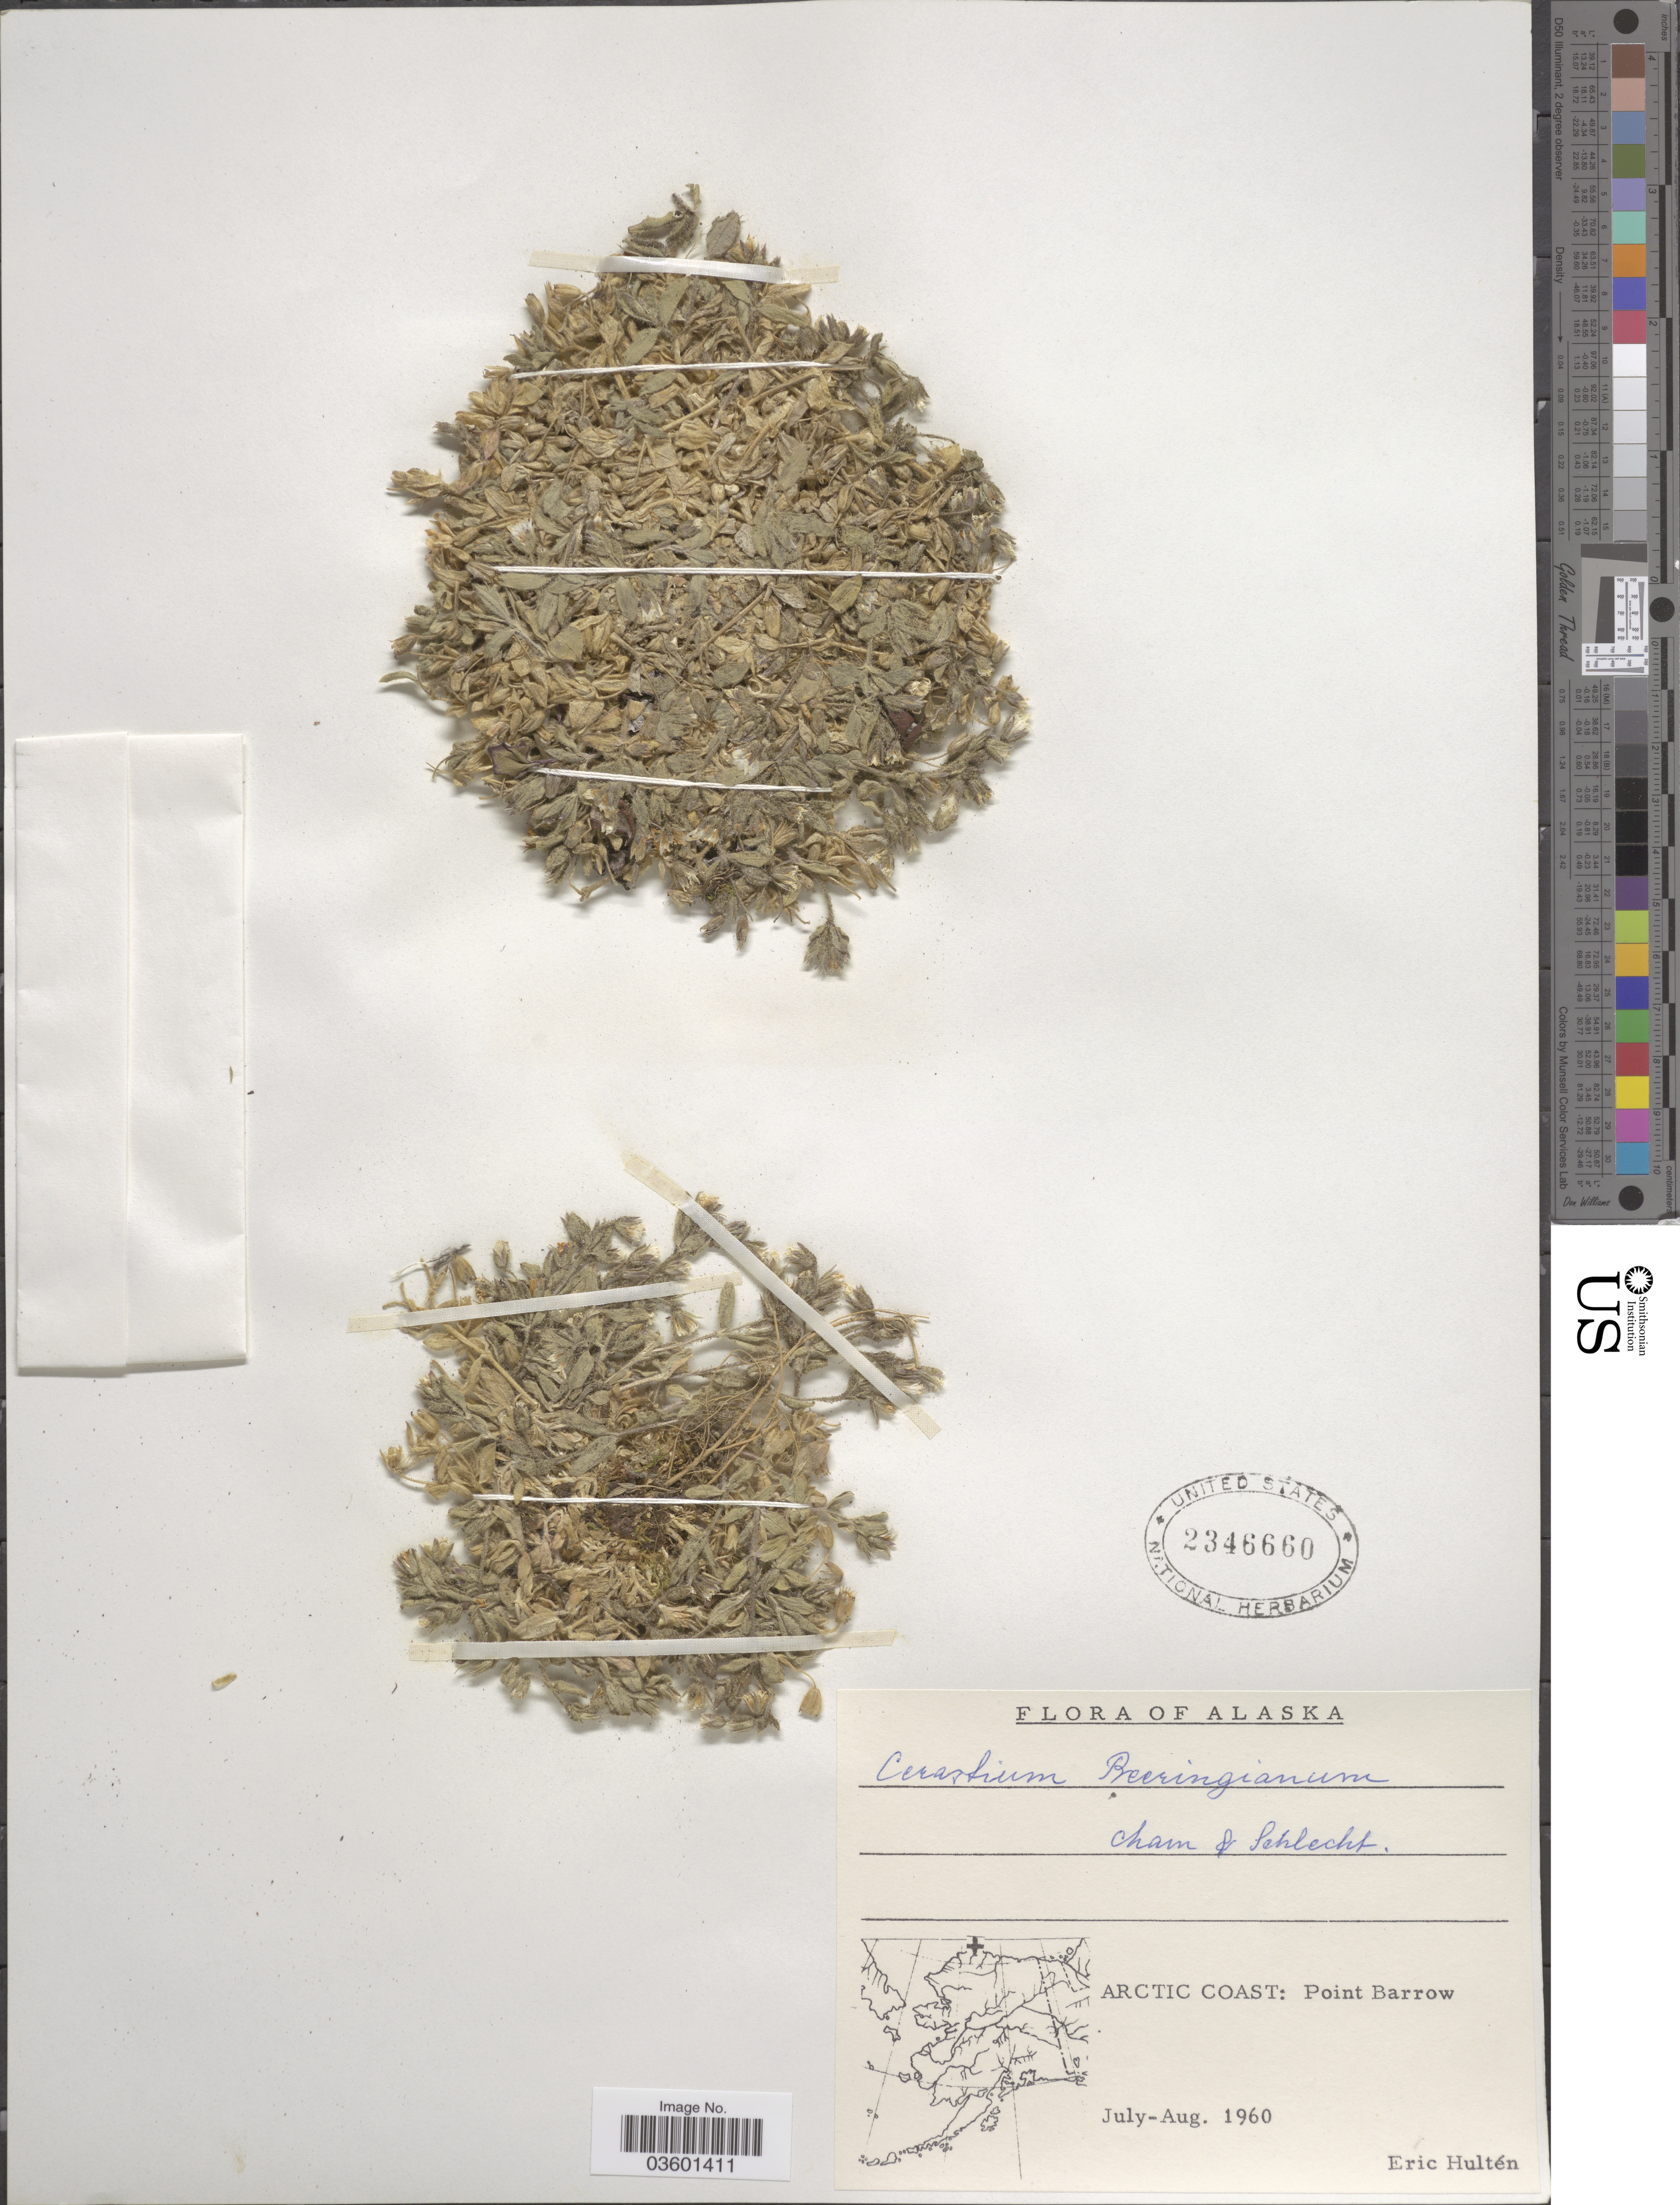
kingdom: Plantae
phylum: Tracheophyta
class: Magnoliopsida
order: Caryophyllales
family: Caryophyllaceae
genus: Cerastium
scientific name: Cerastium beeringianum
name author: Cham. & Schltdl.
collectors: E. G. Hultén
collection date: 1960-07/1960-08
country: United States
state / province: Alaska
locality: Arctic Coast: Point Barrow.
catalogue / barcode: US 2346660